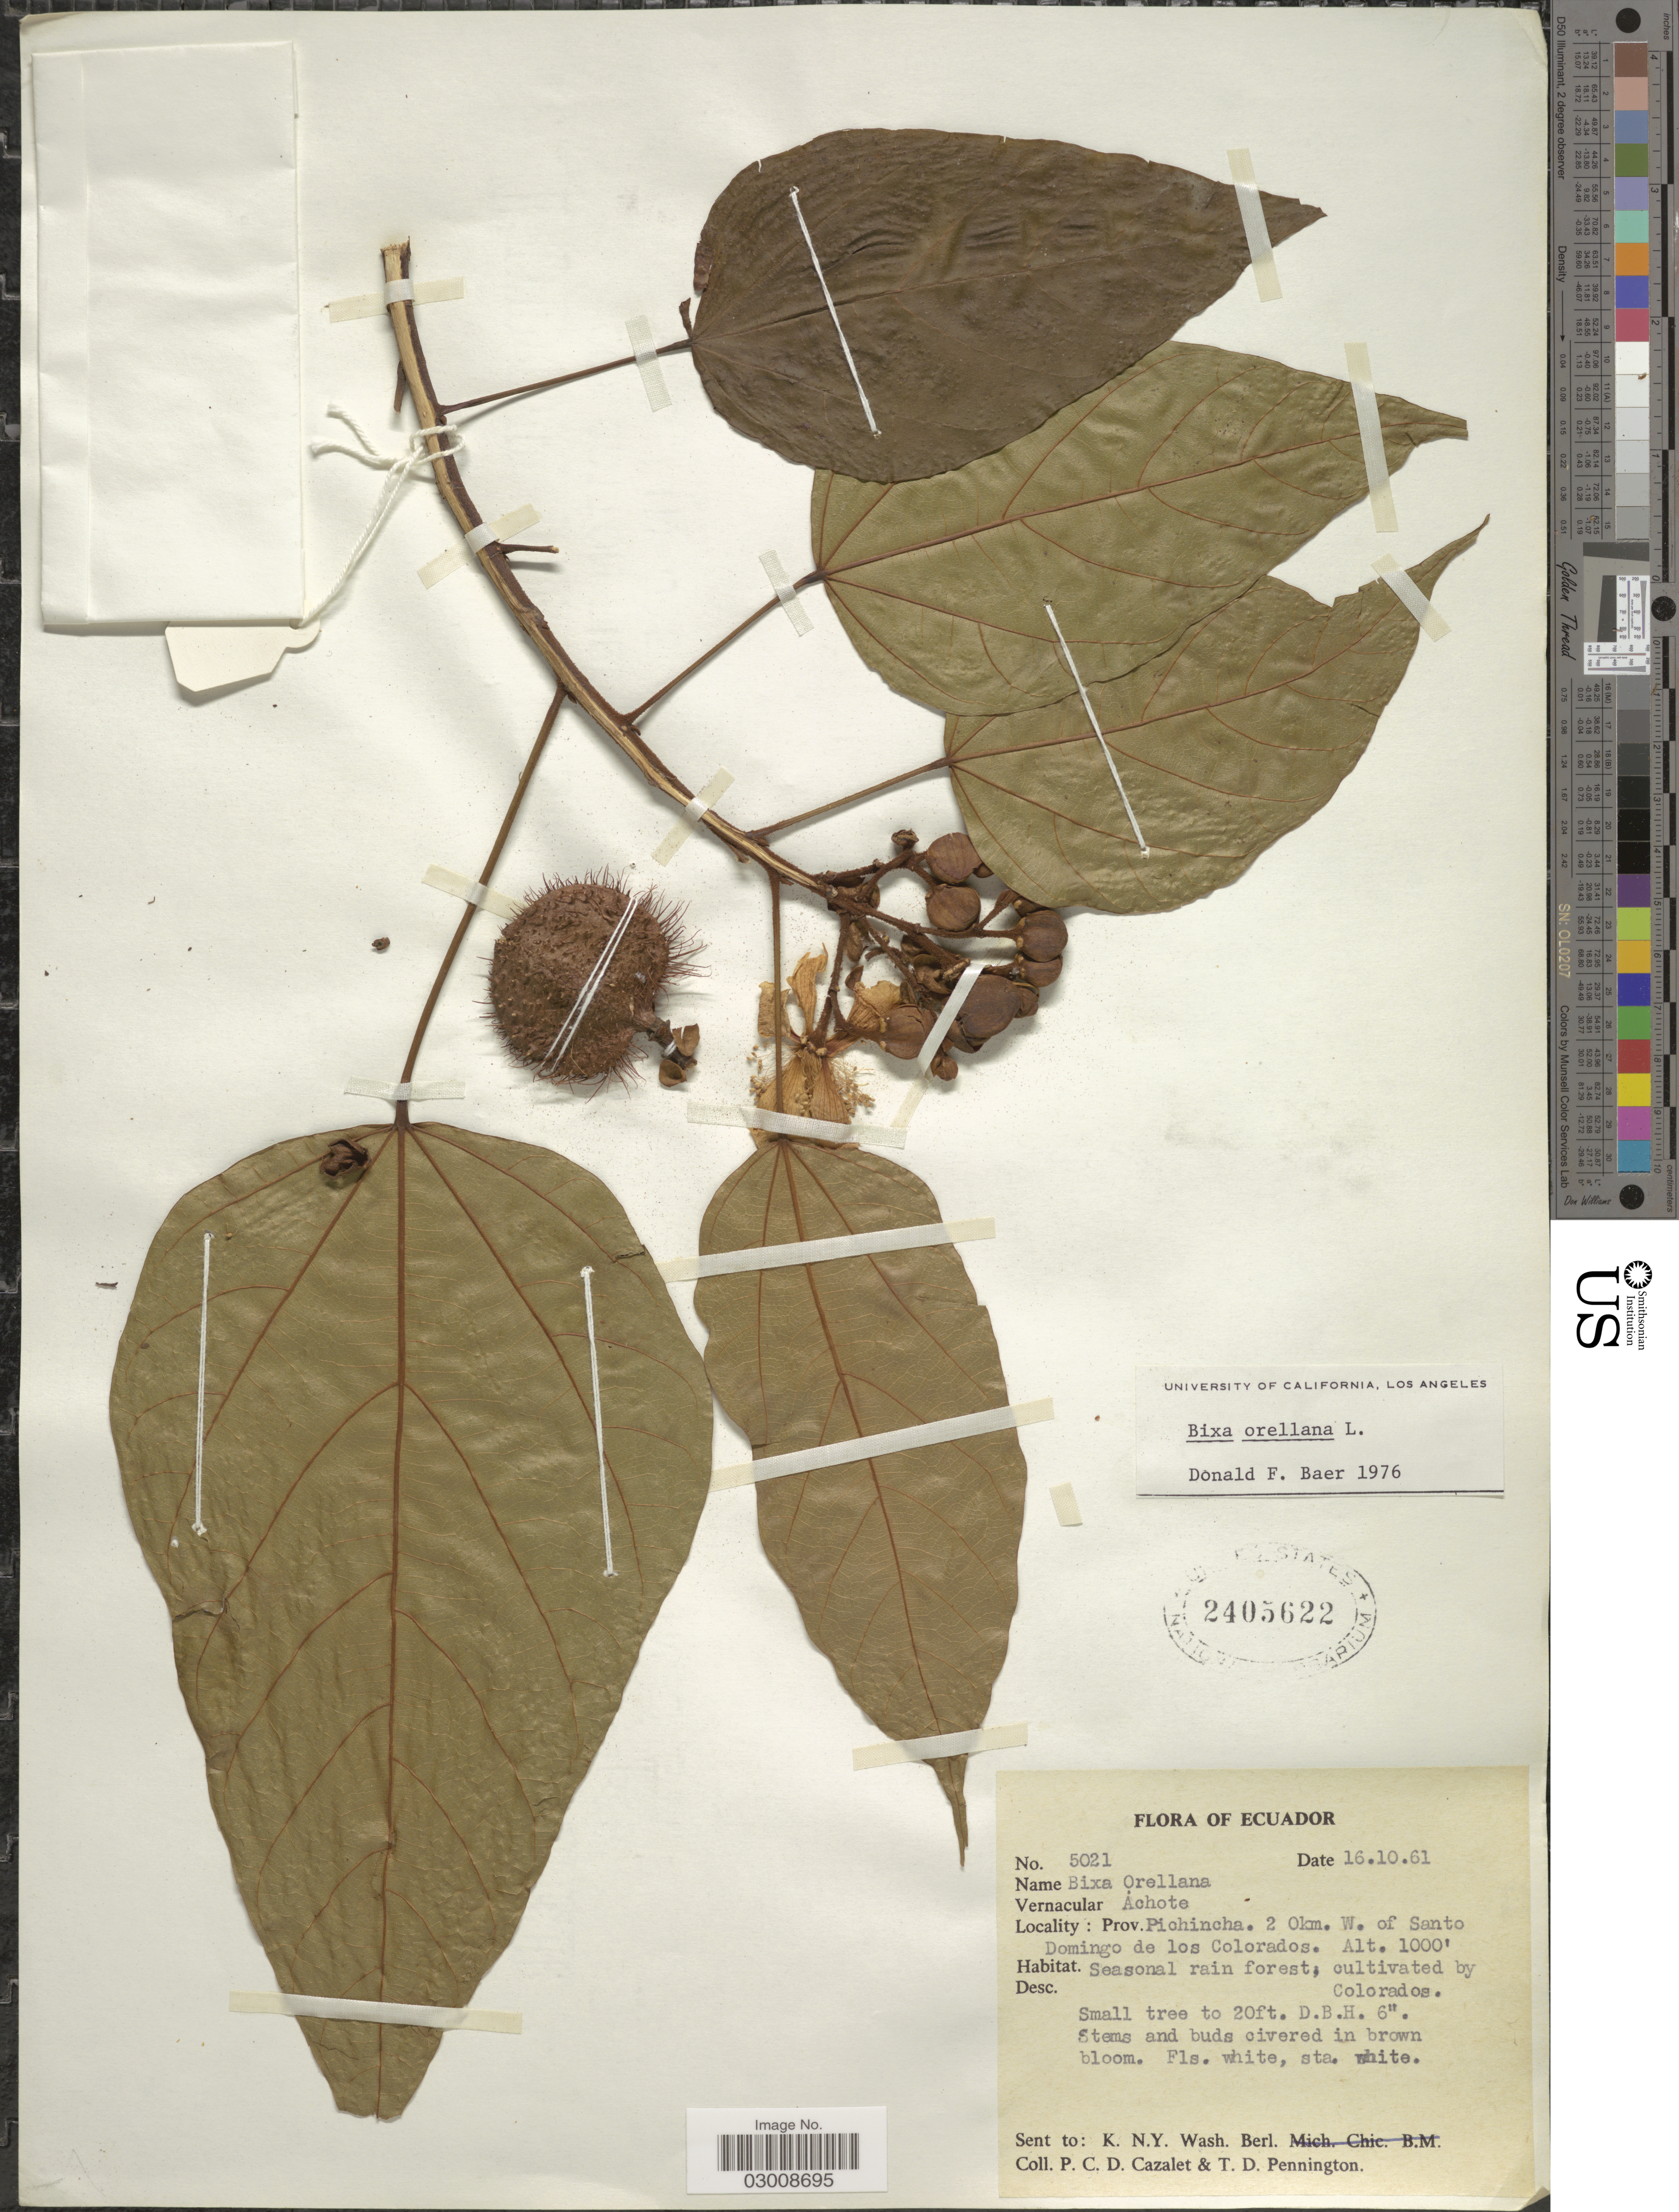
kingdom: Plantae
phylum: Tracheophyta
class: Magnoliopsida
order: Malvales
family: Bixaceae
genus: Bixa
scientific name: Bixa orellana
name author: L.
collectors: P. C. D. Cazalet & T. D. Pennington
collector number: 5021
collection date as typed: Transcribed d/m/y: 16/10/61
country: Ecuador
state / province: Pichincha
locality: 20km. W. of Santo Domingo de los Colorados.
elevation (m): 305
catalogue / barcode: US 2405622